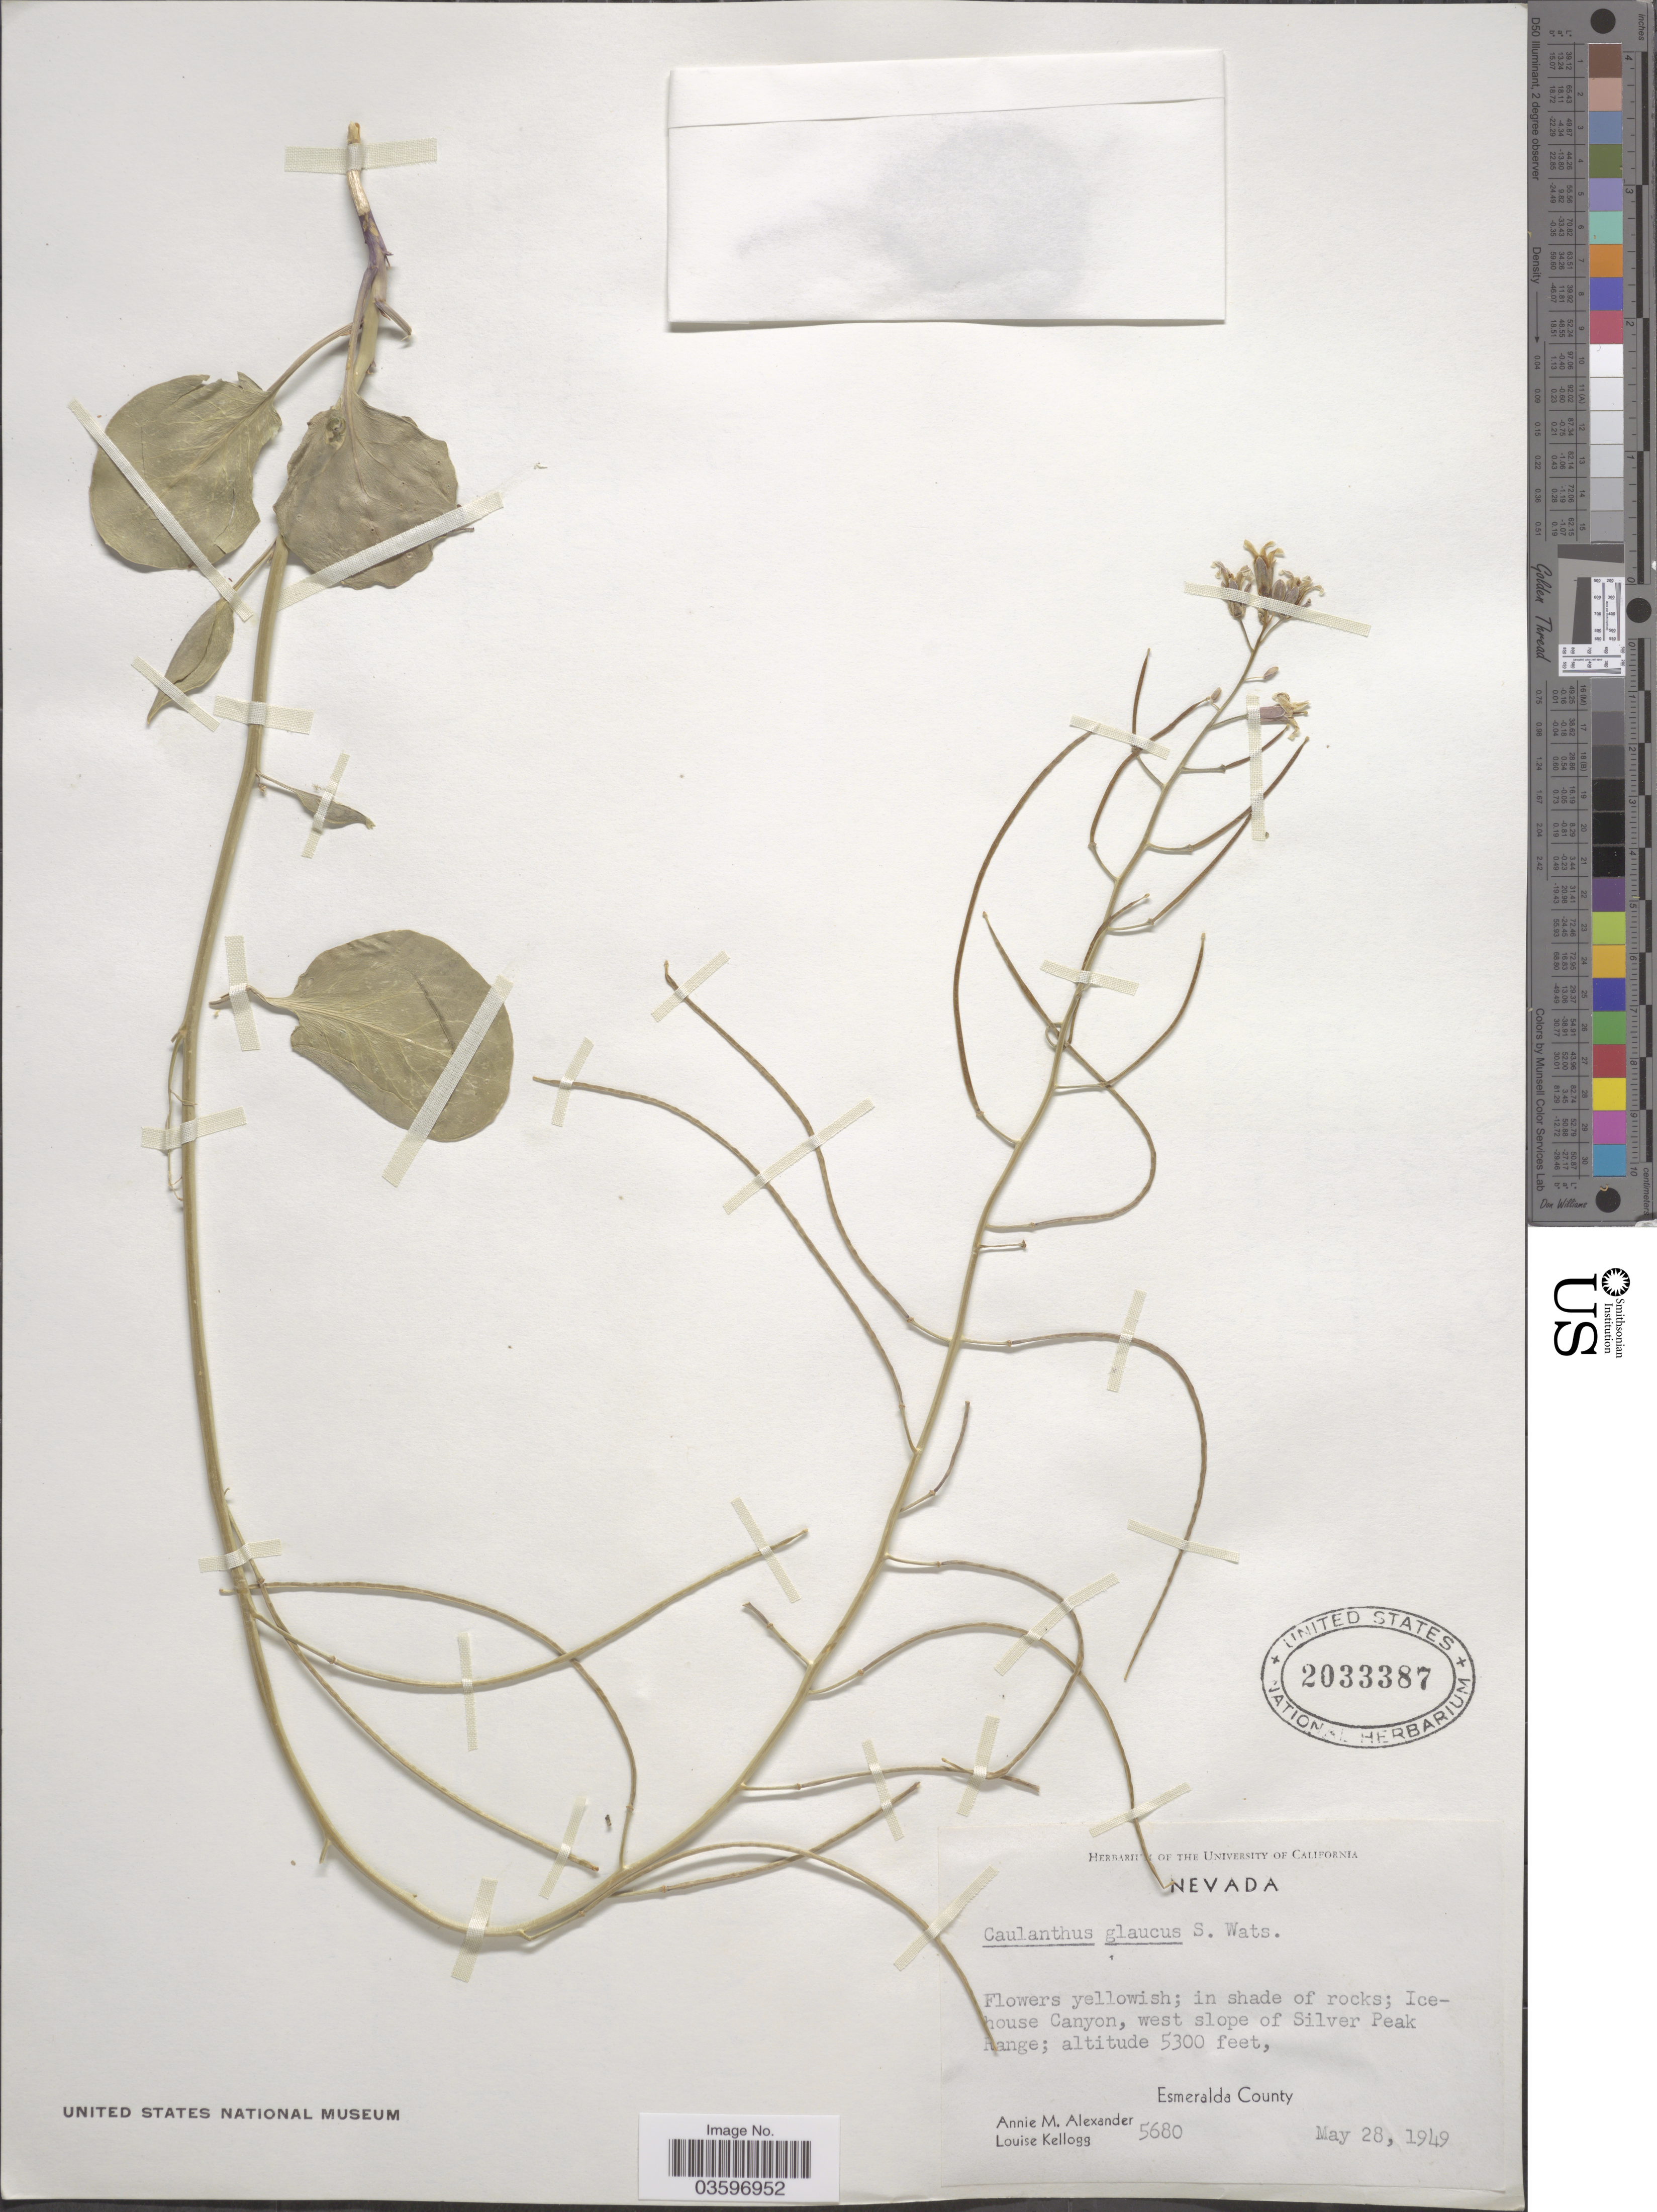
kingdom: Plantae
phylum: Tracheophyta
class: Magnoliopsida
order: Brassicales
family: Brassicaceae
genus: Caulanthus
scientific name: Caulanthus glaucus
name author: S. Watson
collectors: A. M. Alexander & L. Kellogg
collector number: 5680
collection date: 1949-05-28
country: United States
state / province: Nevada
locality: Icehouse Canyon, west slope of Silver Peak Range. Esmeralda County.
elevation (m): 1615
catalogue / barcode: US 2033387